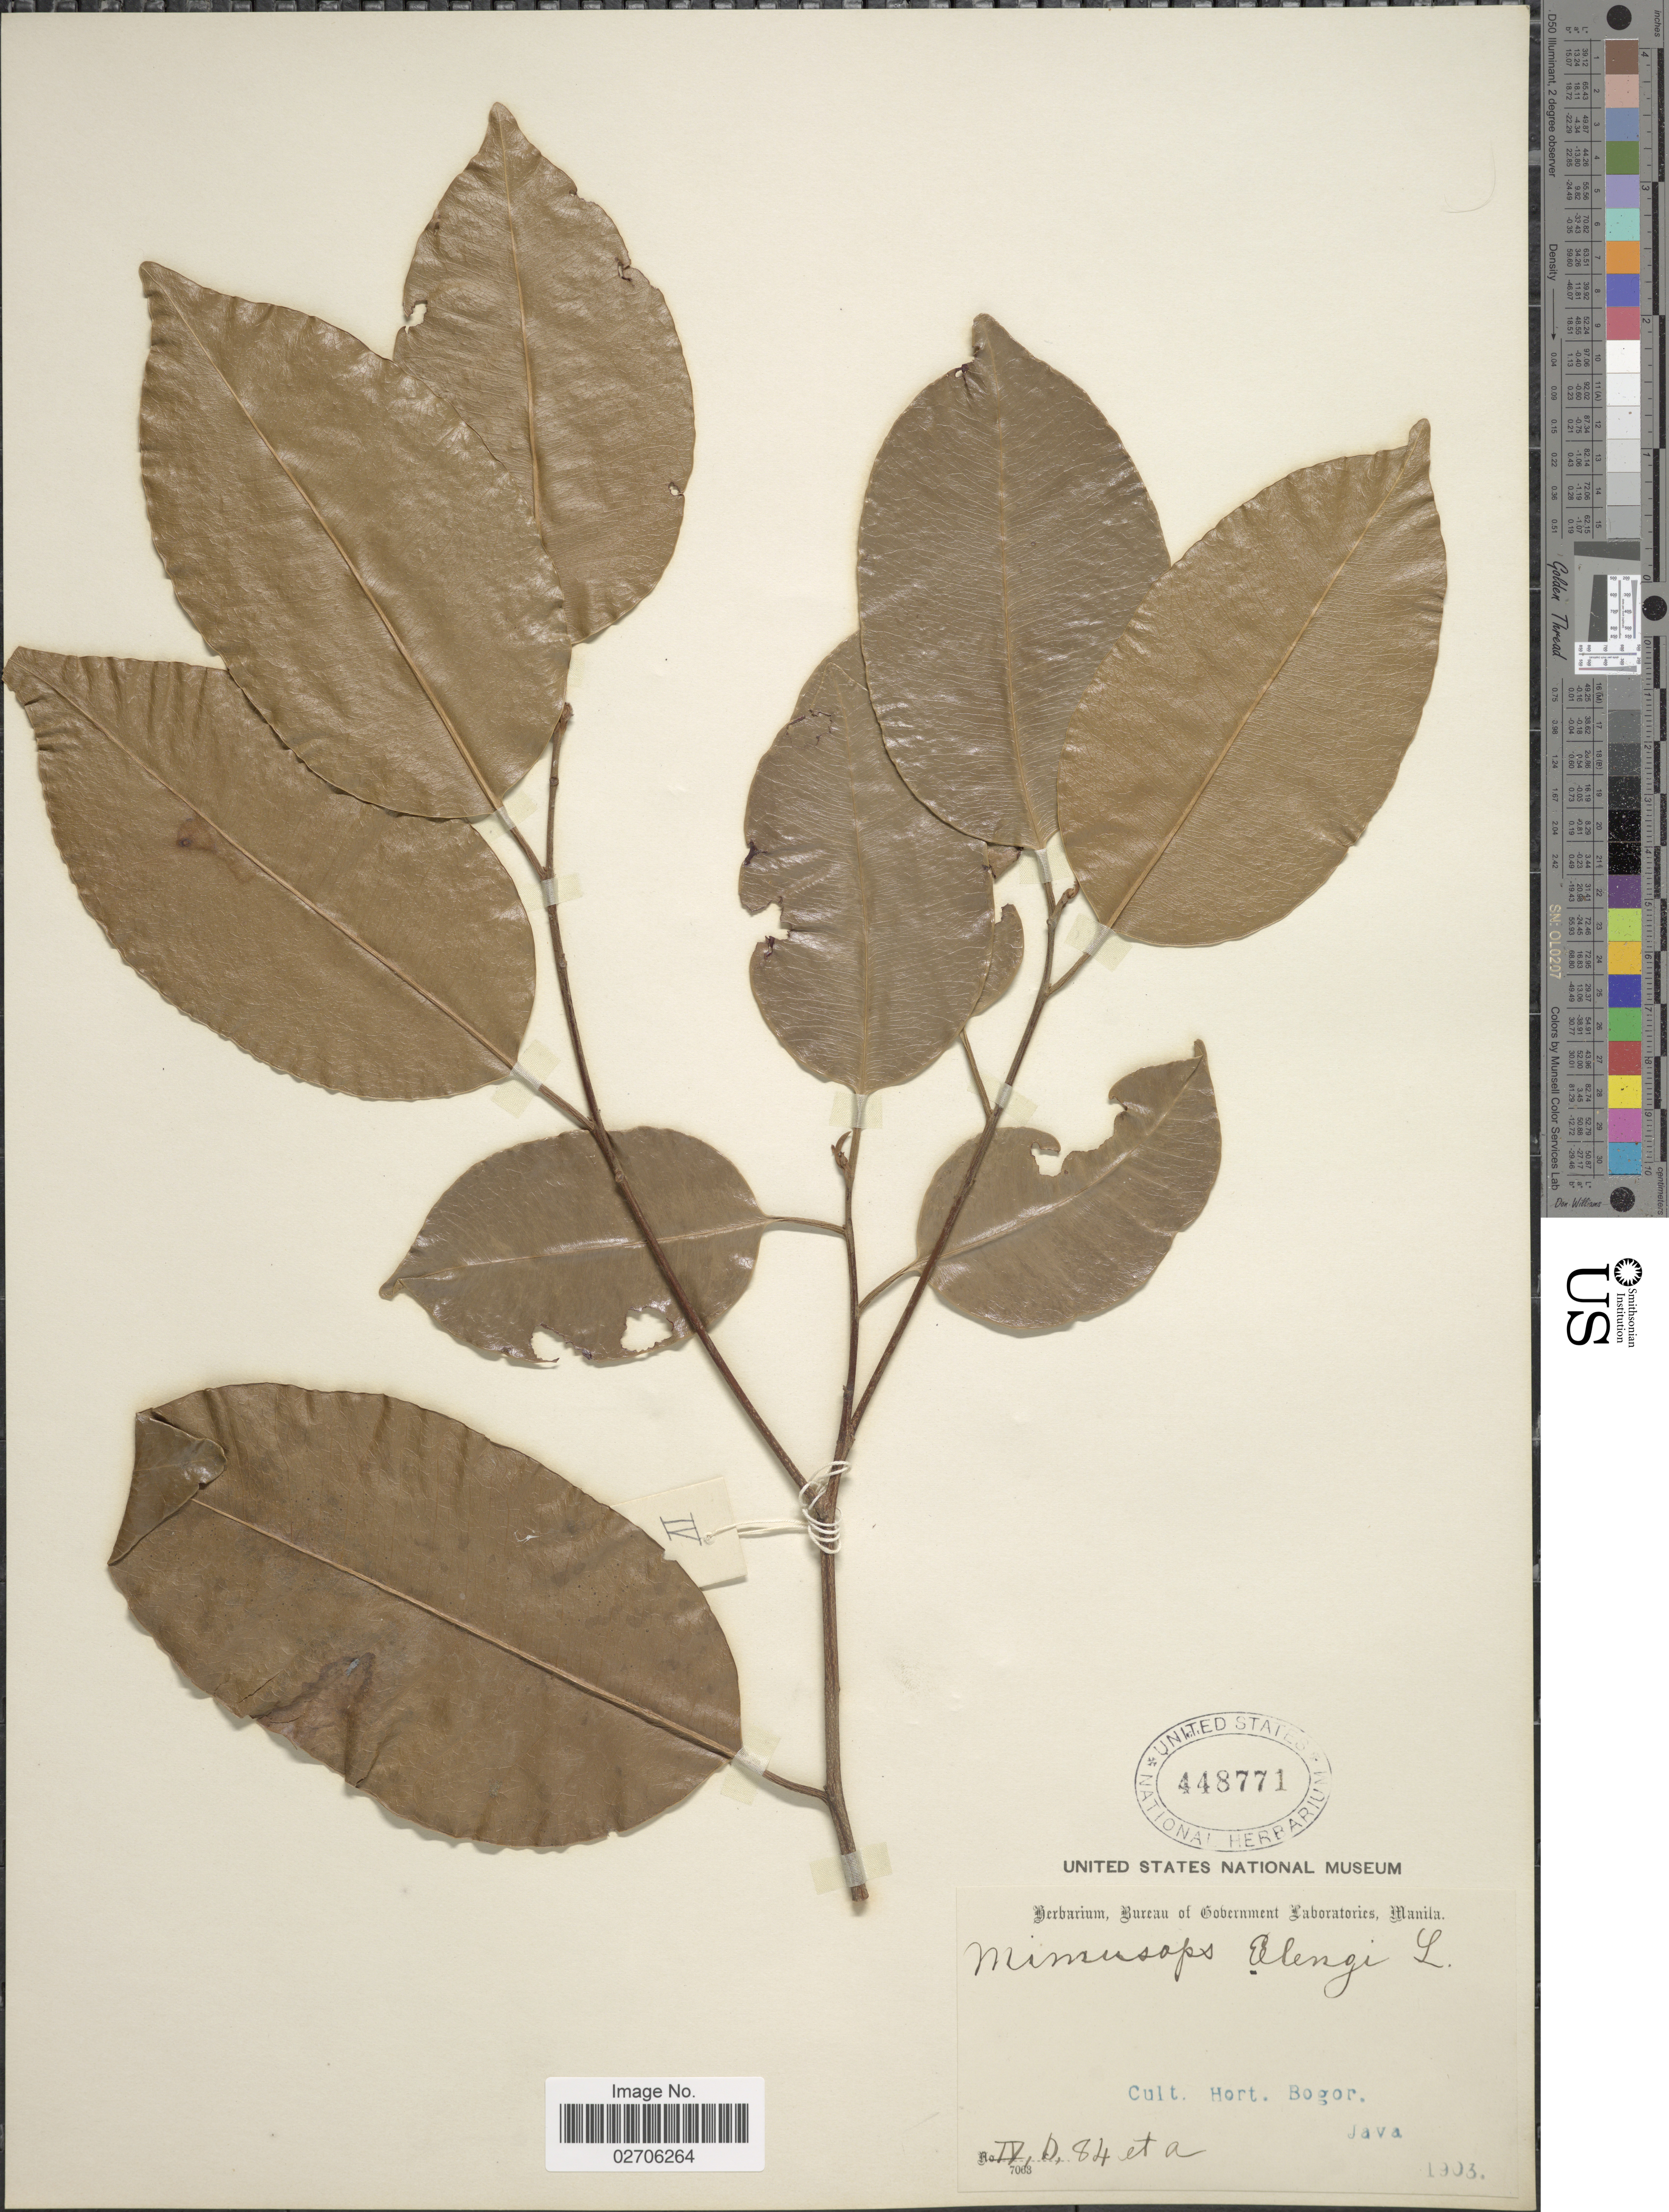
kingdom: Plantae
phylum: Tracheophyta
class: Magnoliopsida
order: Ericales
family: Sapotaceae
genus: Mimusops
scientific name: Mimusops djave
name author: Engl.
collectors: Ex herb. Bureau of Government Laboratories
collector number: IVD84eta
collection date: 1903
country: Indonesia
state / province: Java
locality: Cult. Hort. Bogor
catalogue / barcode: US 448771